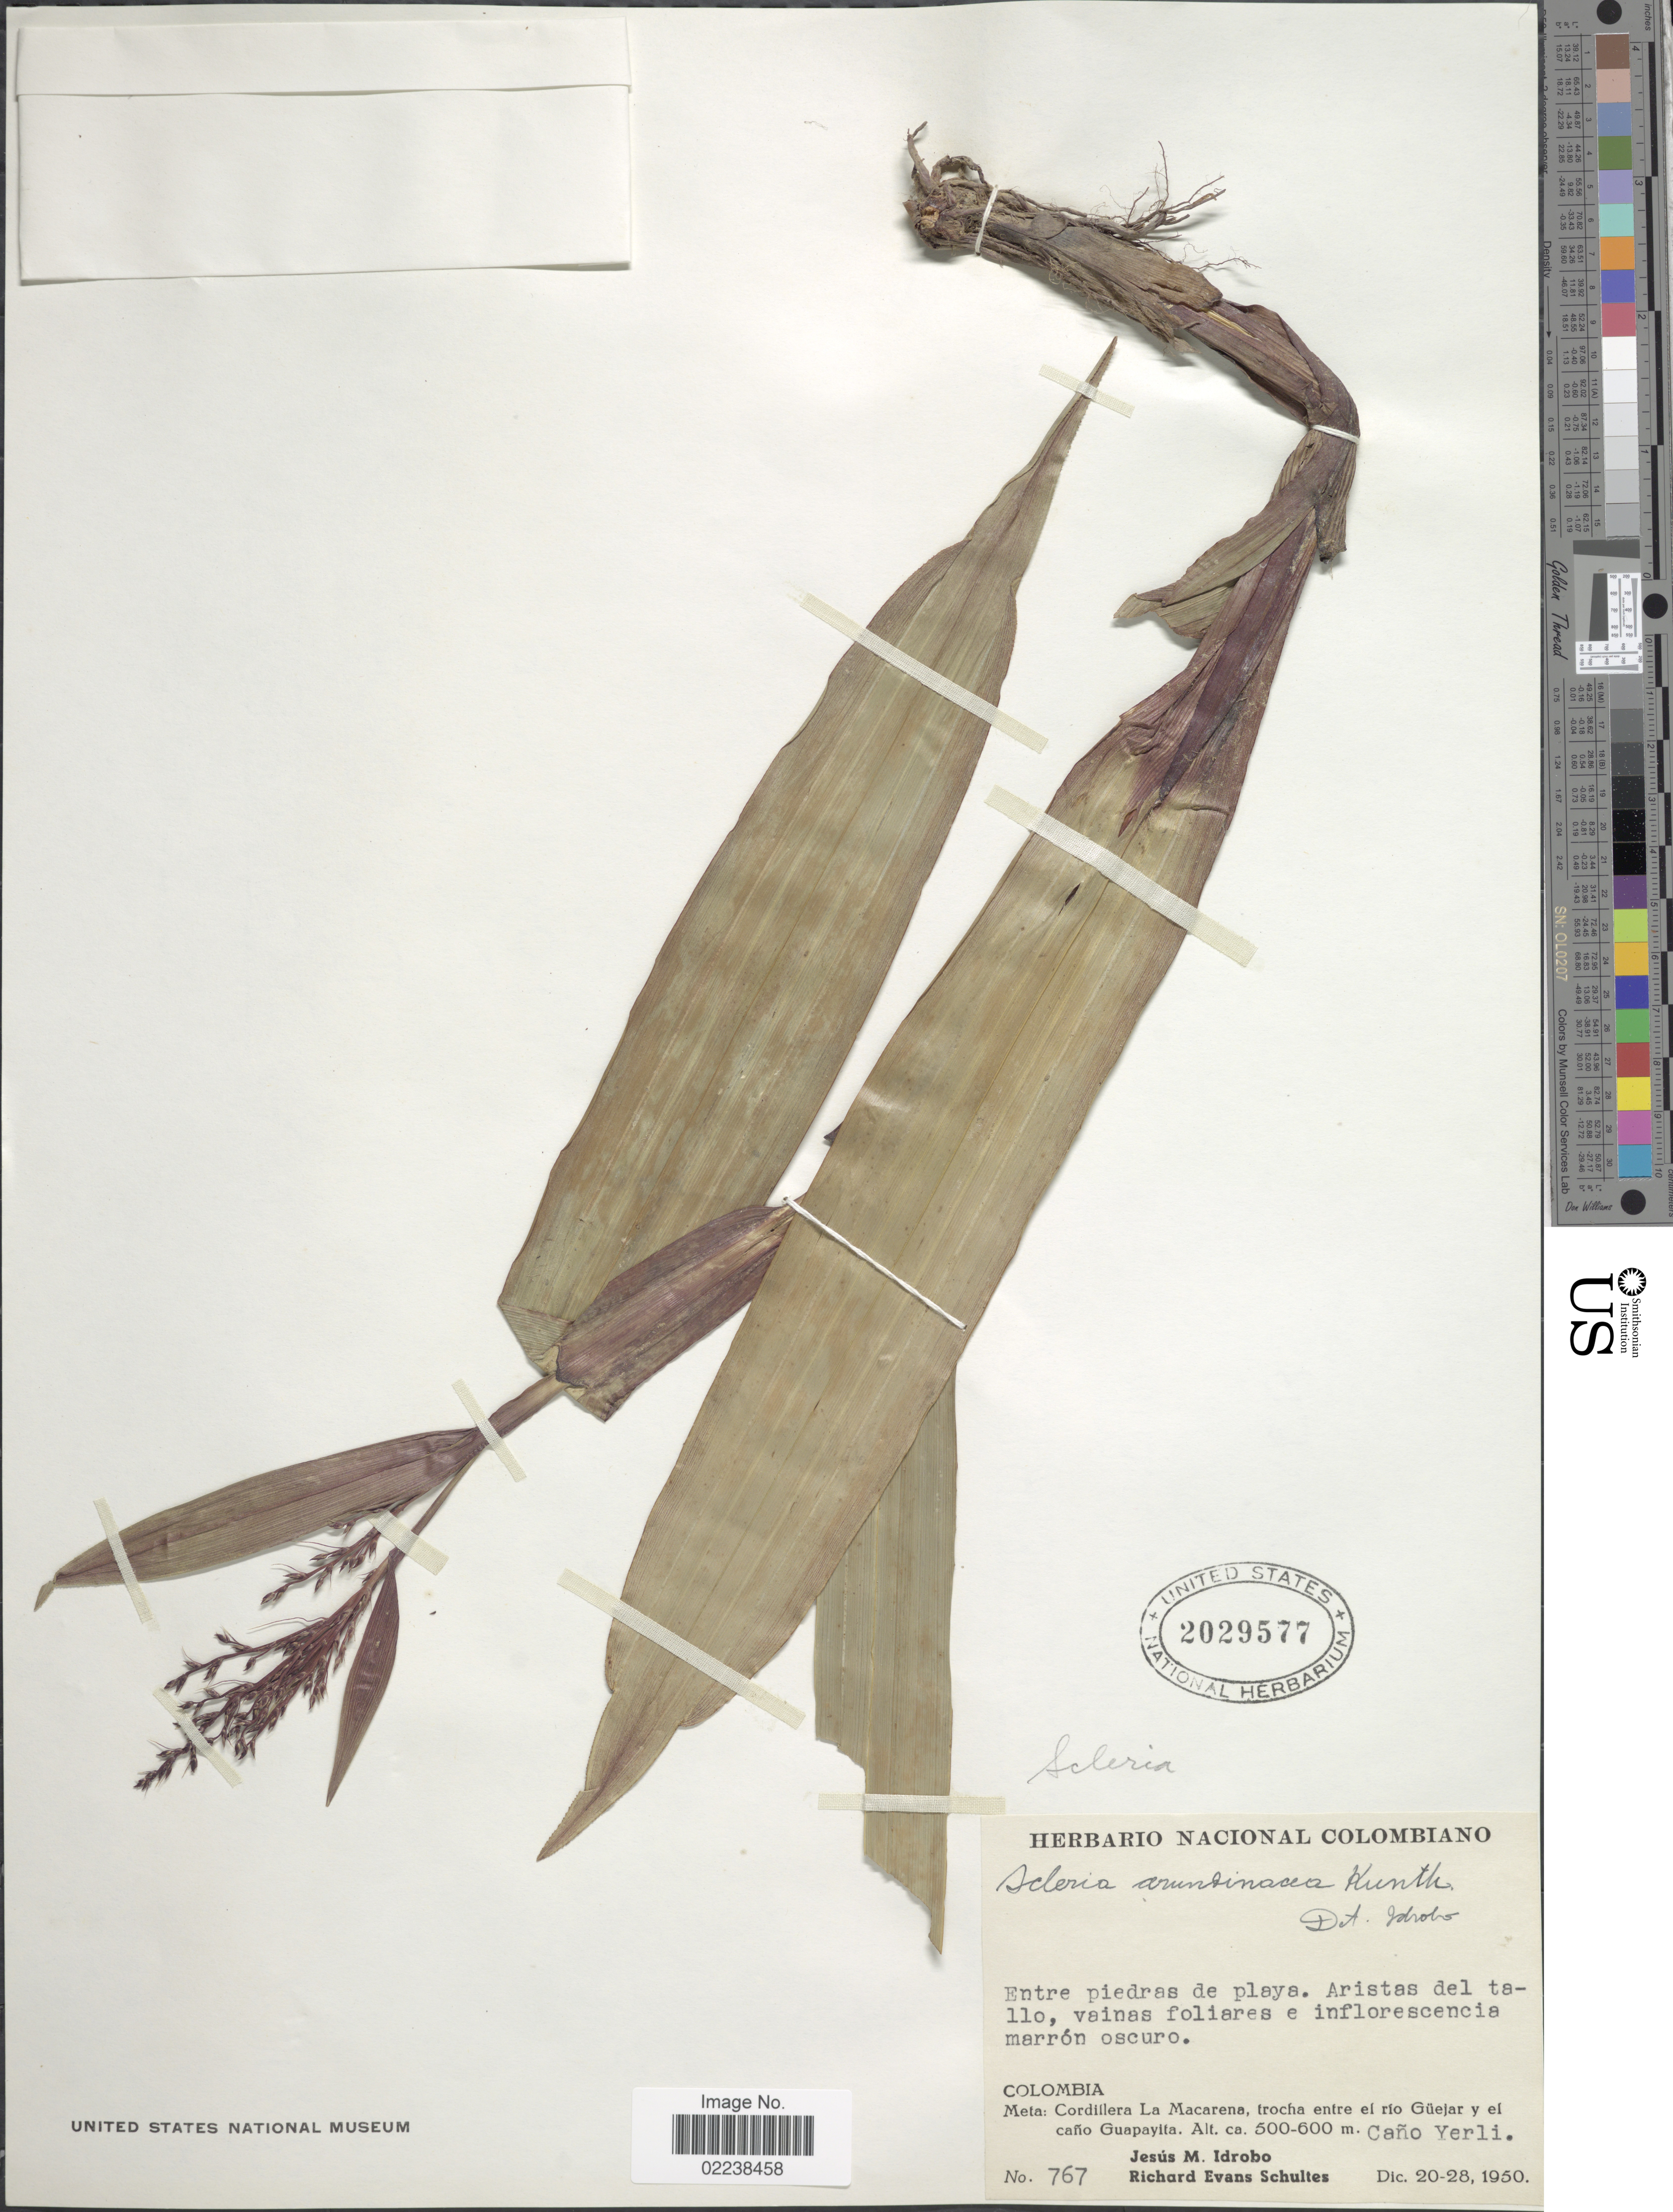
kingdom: Plantae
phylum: Tracheophyta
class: Liliopsida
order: Poales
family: Cyperaceae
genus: Scleria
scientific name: Scleria latifolia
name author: Sw.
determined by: Strong, Mark T., (BOT), Smithsonian Institution - National Museum of Natural History (UNITED STATES)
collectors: J. M. Idrobo & R. E. Schultes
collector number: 767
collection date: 1950-12-20/1950-12-28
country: Colombia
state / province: Meta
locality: Meta; Cordillera La Macarena. trocha entre el rio Guejar y el cano Guapayita. CanoYerli. Entre piedras de playa.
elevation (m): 500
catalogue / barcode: US 2029577